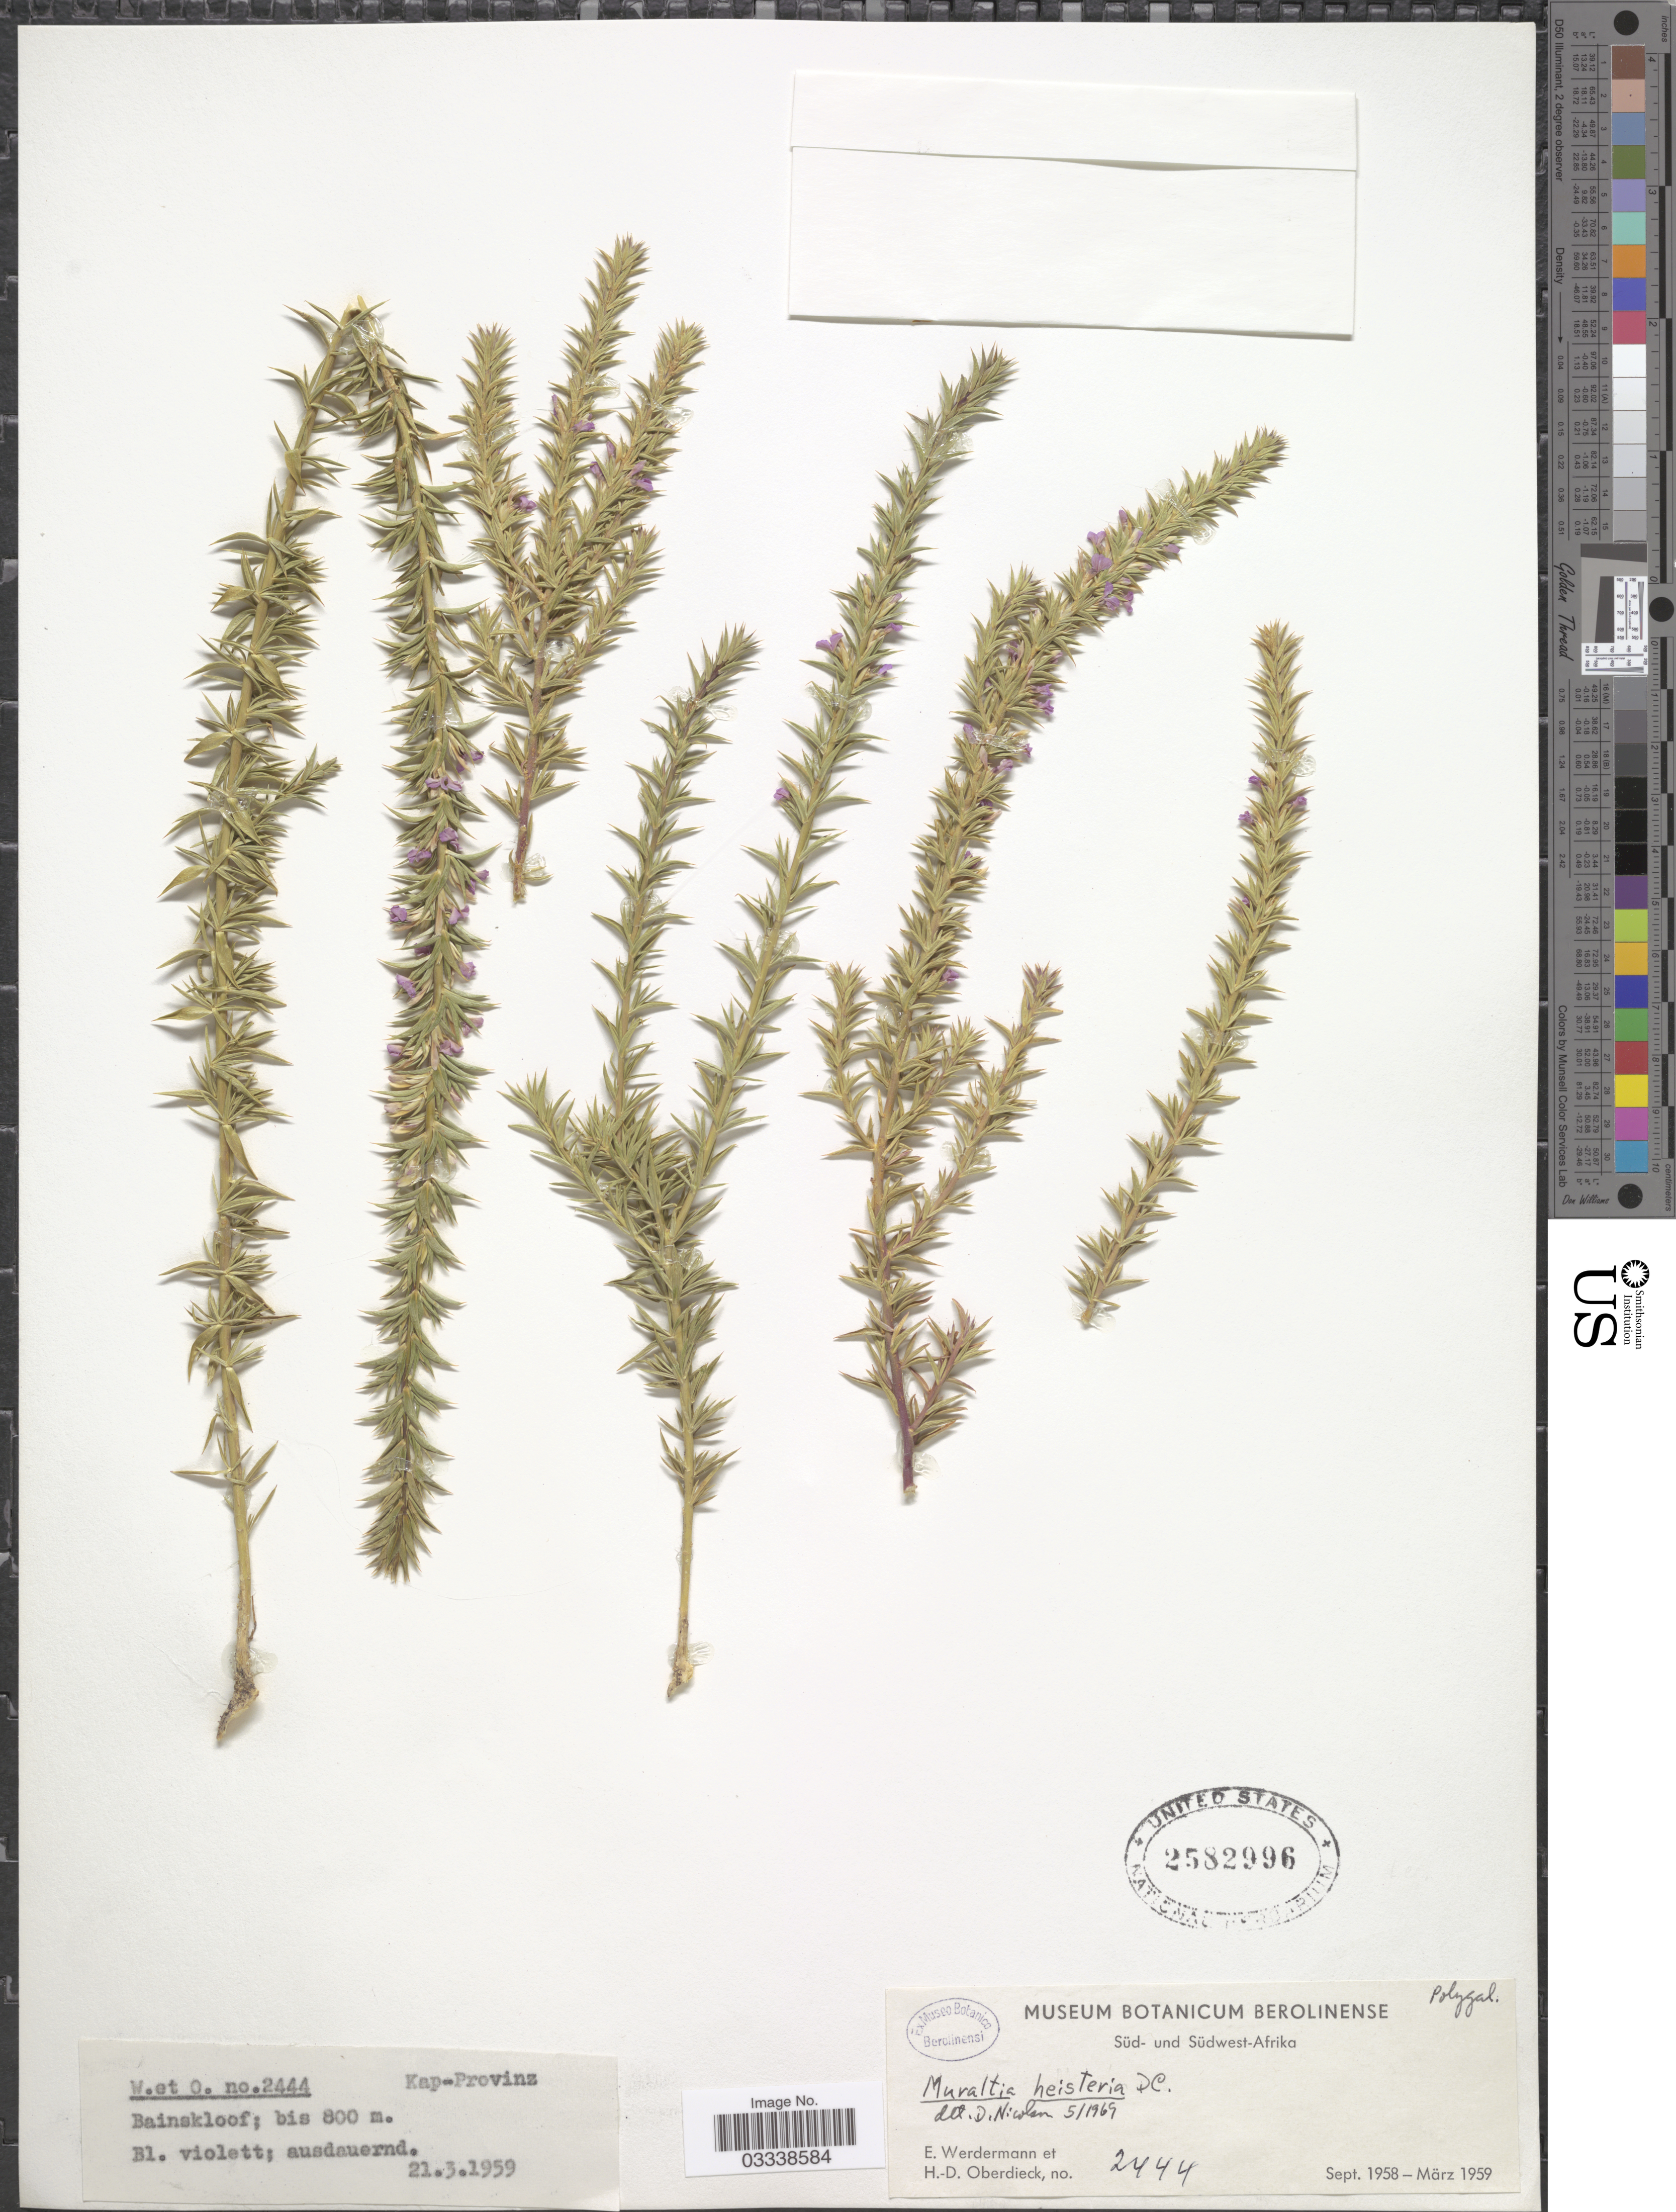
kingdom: Plantae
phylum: Tracheophyta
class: Magnoliopsida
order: Fabales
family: Polygalaceae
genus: Muraltia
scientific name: Muraltia heisteria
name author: (L.) DC.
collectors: E. Werdermann & H. Oberdieck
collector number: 2444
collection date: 1959-03-21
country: South Africa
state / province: Western Cape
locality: Kap-Provinz, Bainskloof.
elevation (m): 800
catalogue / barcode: US 2582996